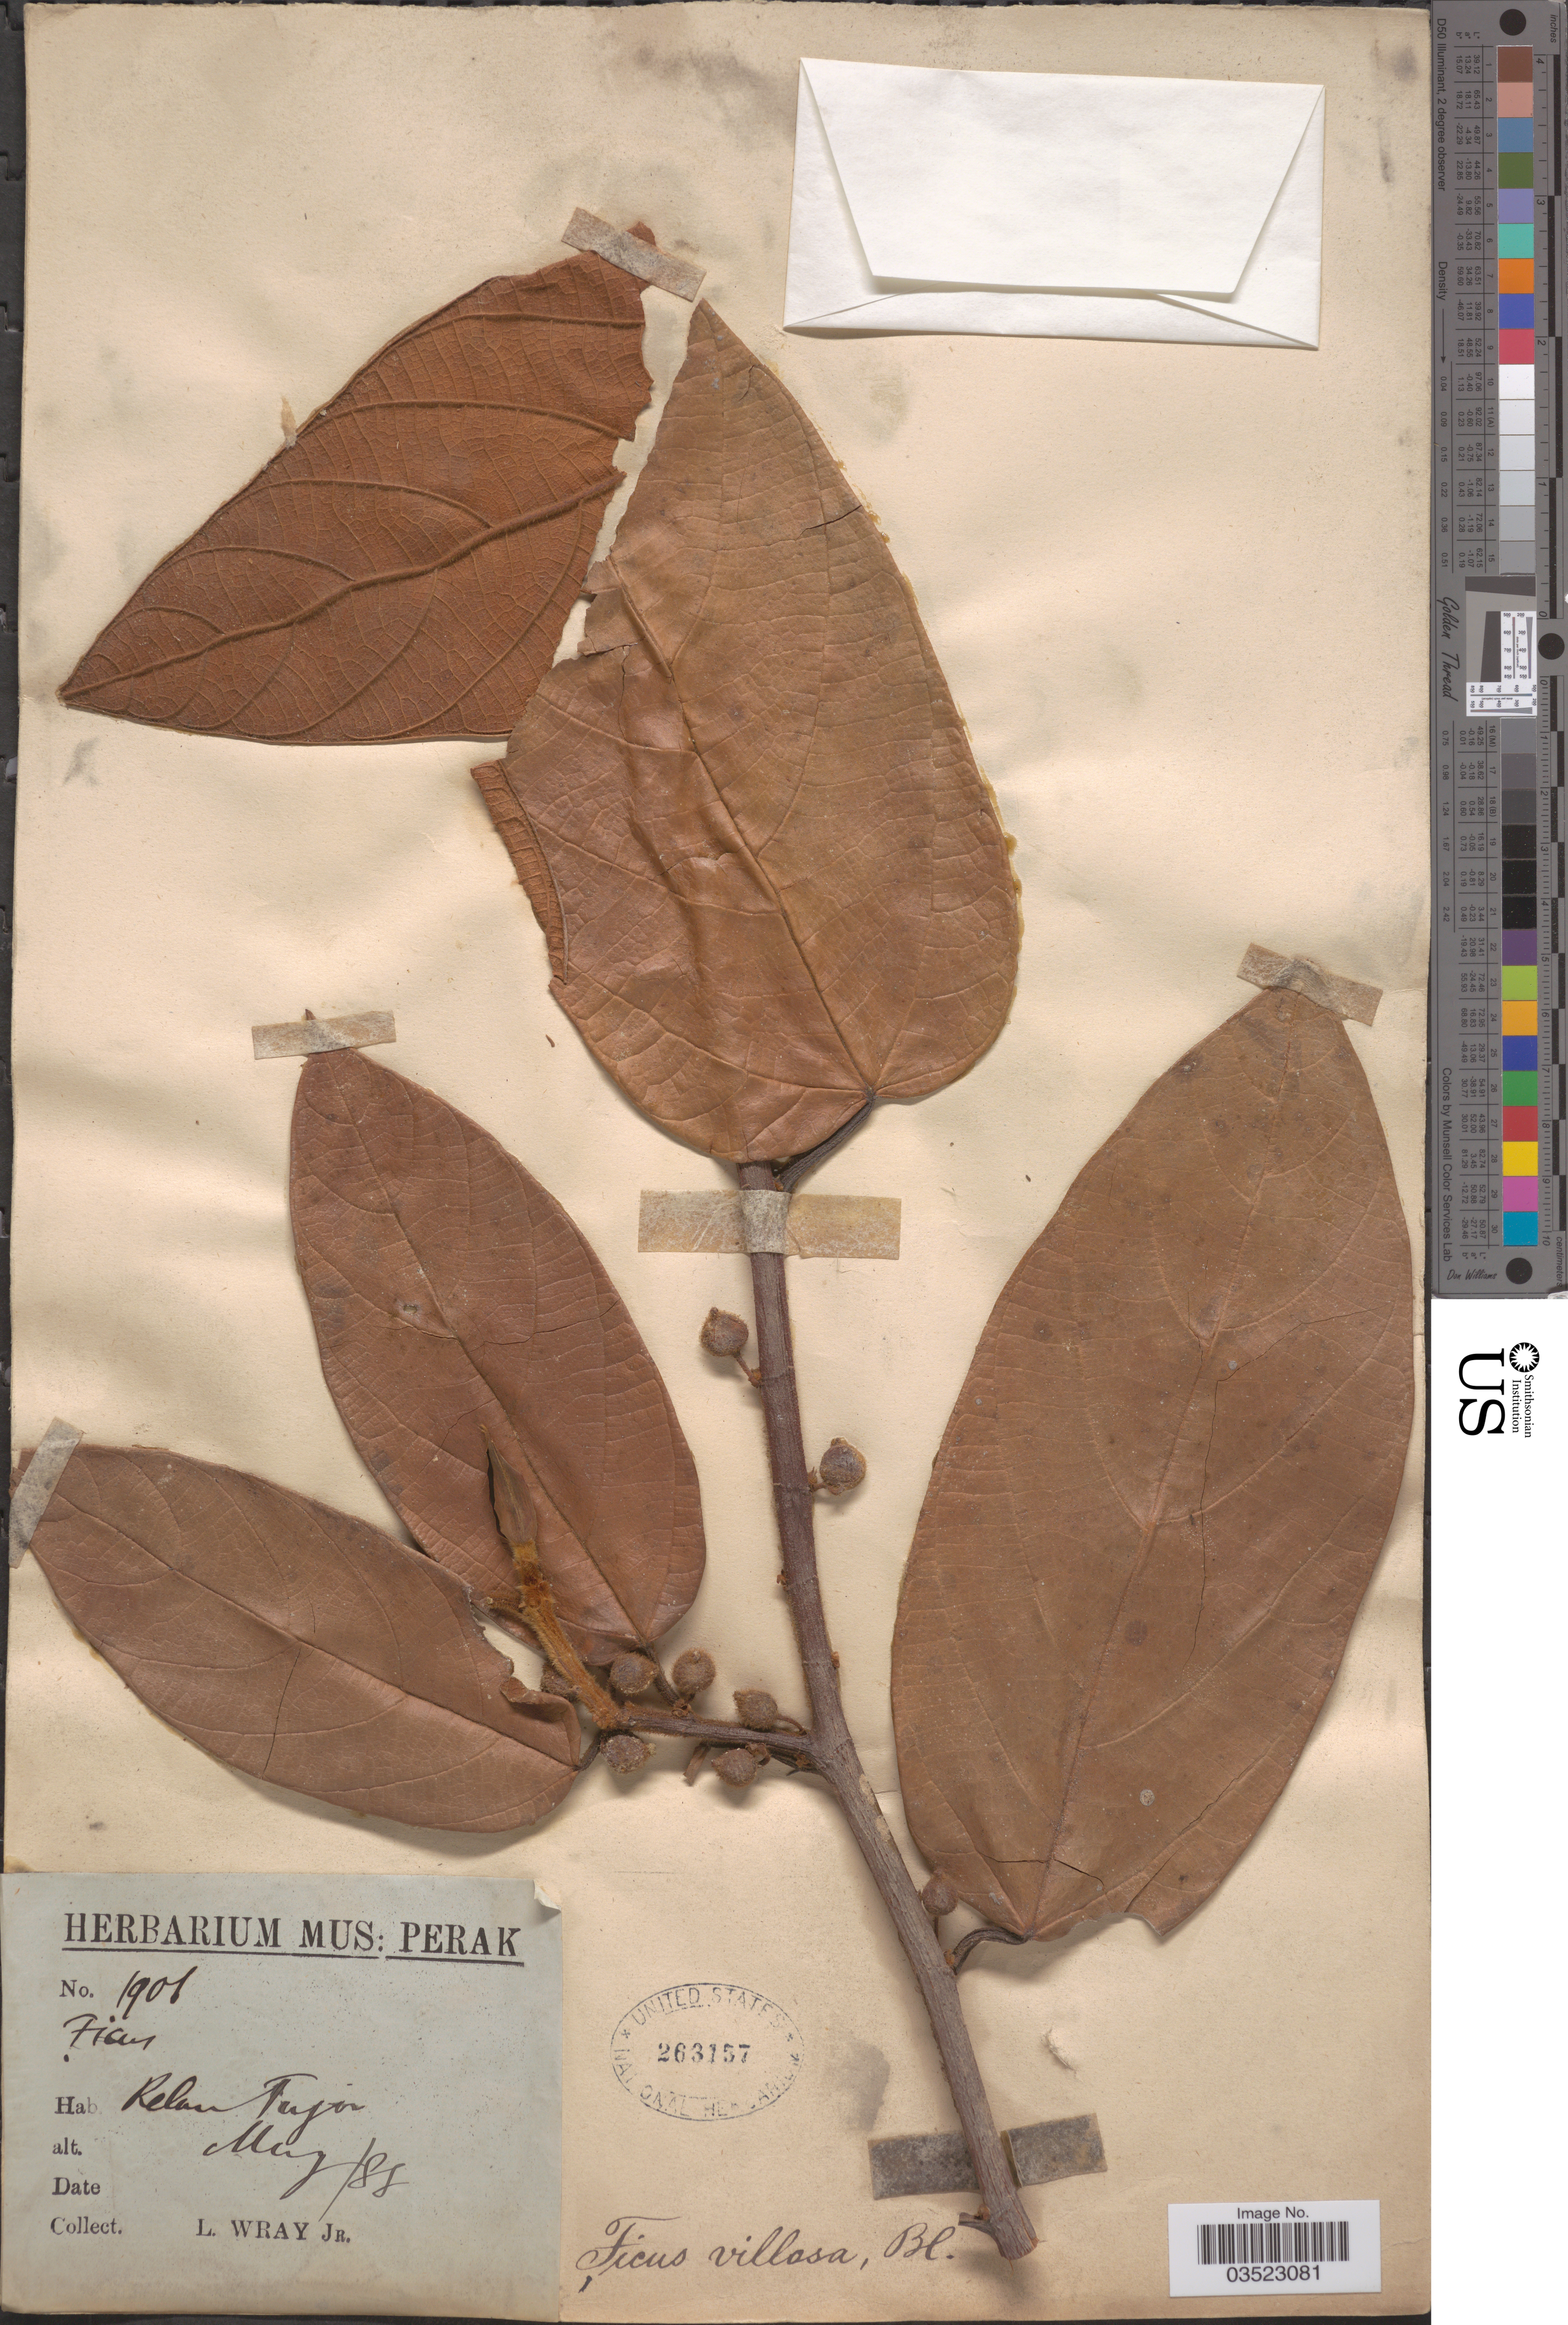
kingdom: Plantae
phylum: Tracheophyta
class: Magnoliopsida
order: Rosales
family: Moraceae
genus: Ficus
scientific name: Ficus villosa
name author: Blume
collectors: L. Wray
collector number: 1901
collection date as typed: Transcribed d/m/y: /5/88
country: Malaysia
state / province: Perak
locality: Relau Tujor.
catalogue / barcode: US 263157